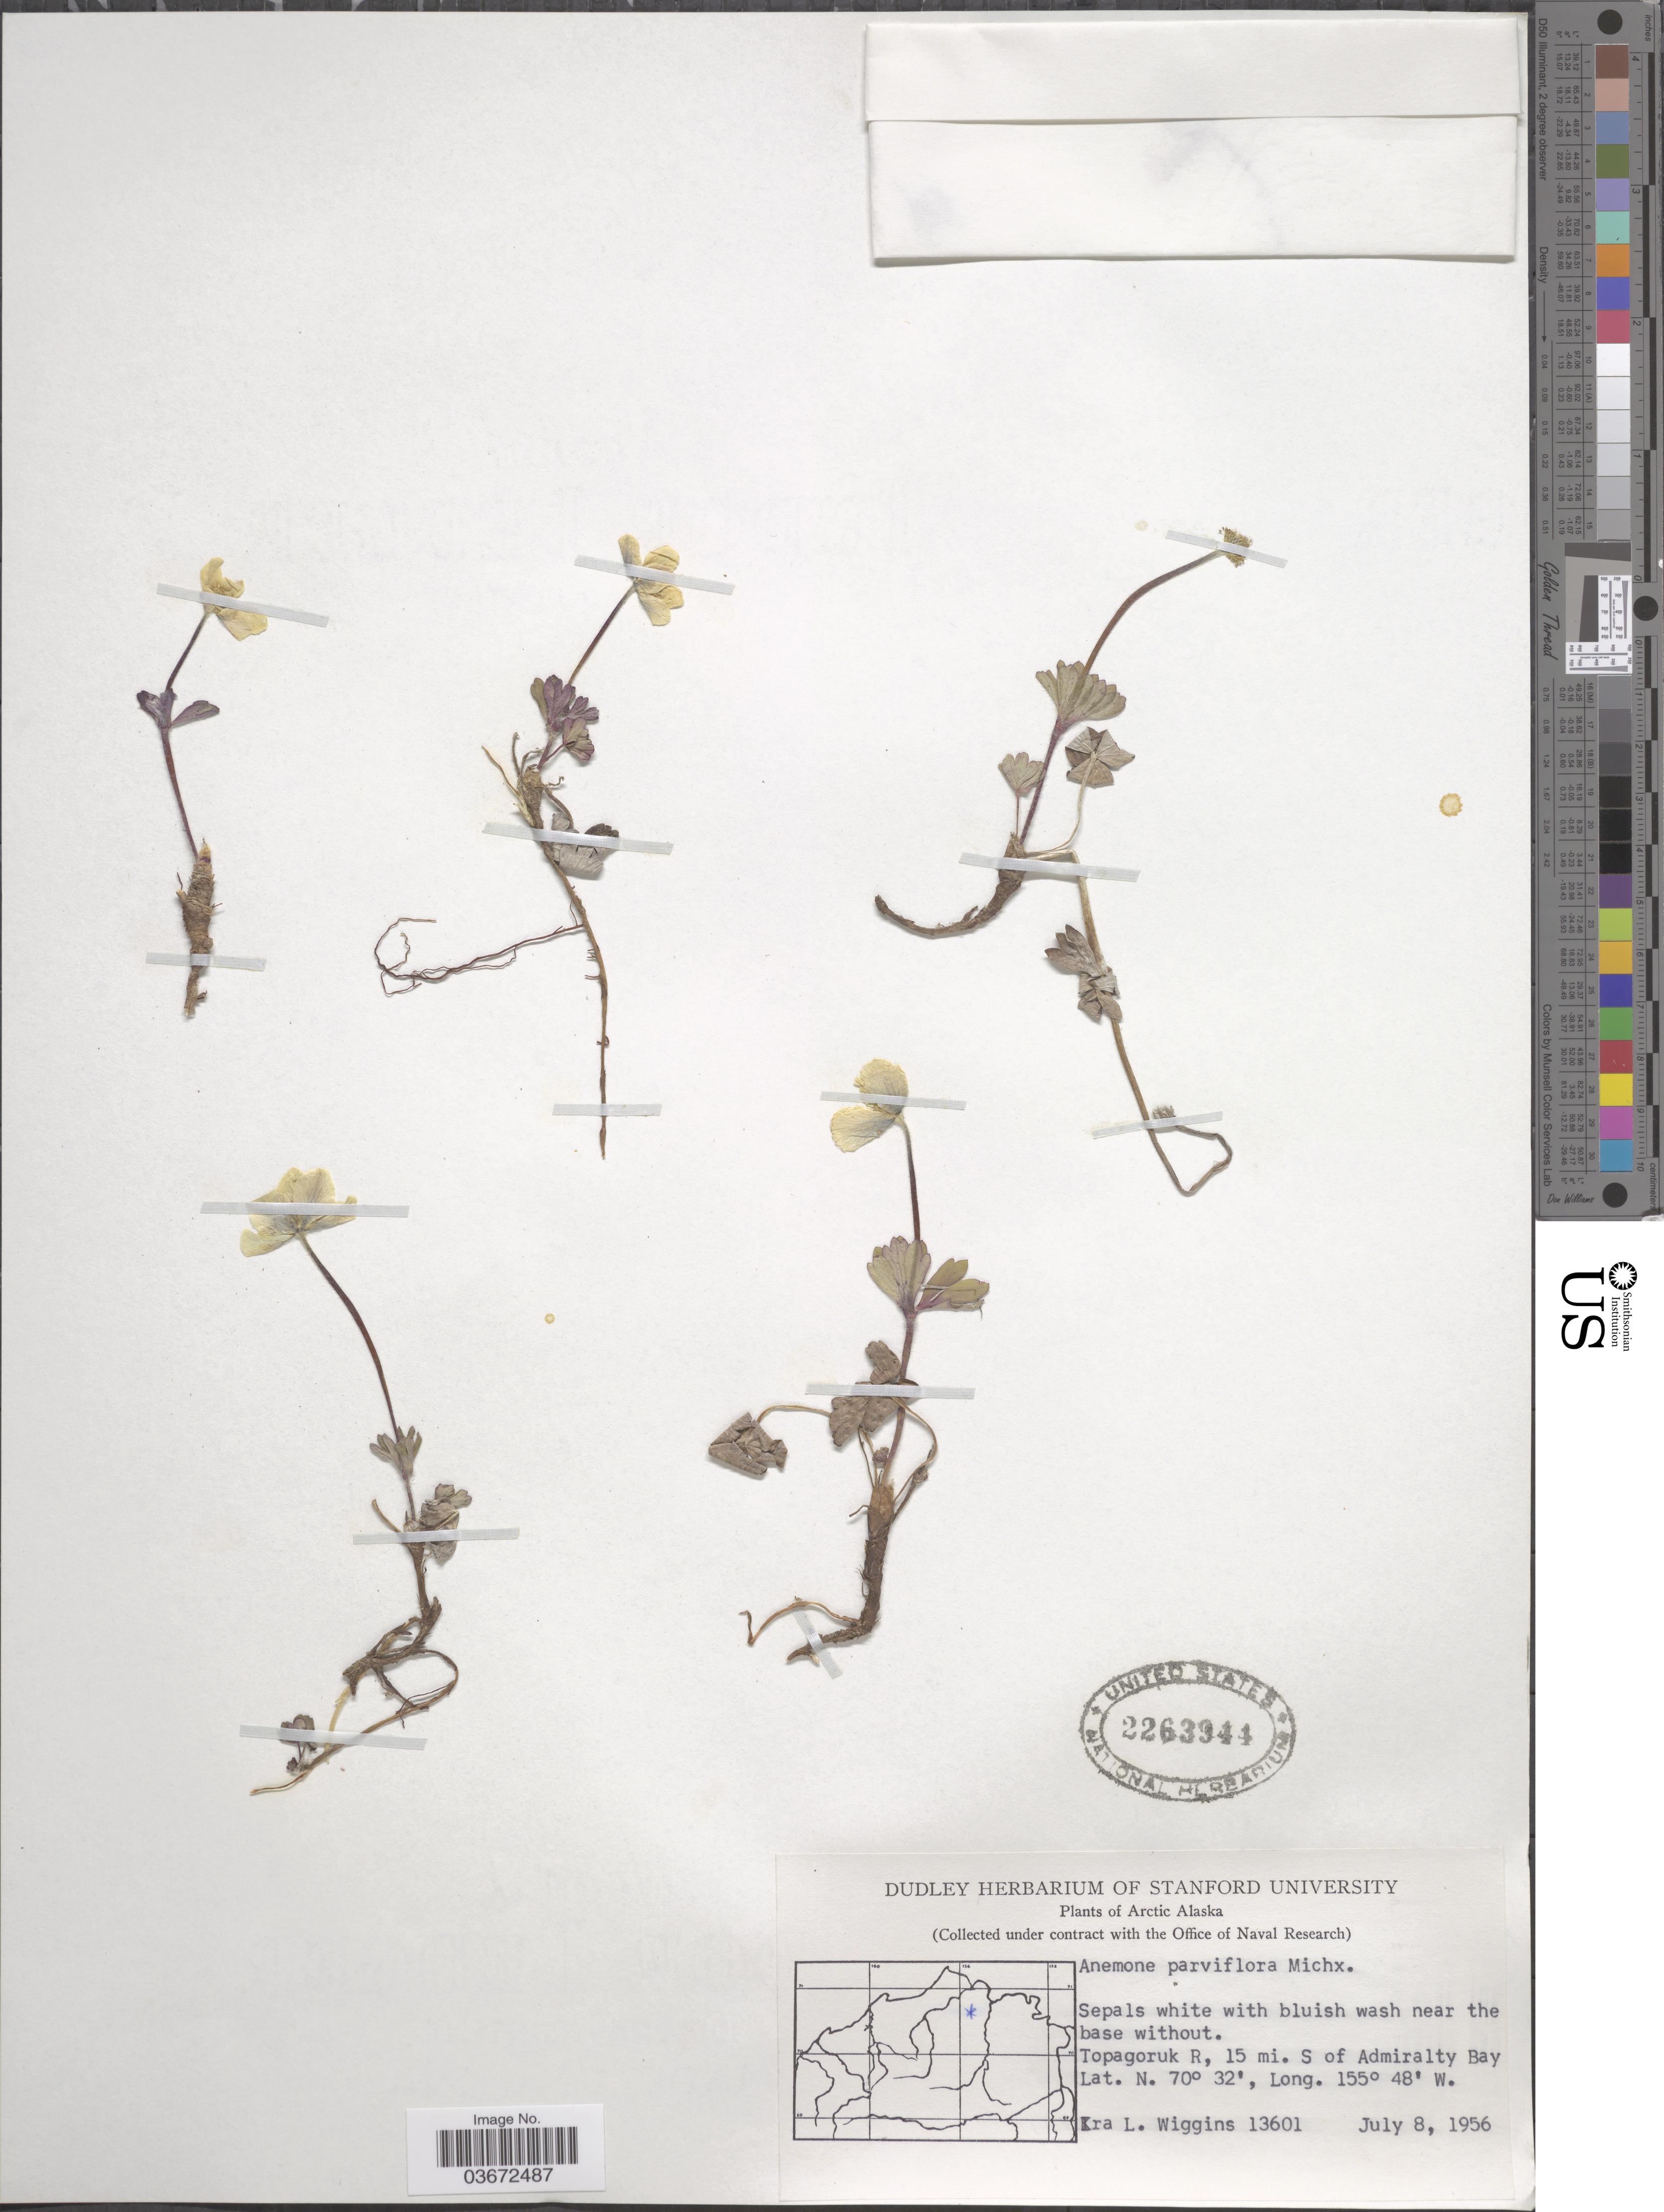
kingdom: Plantae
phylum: Tracheophyta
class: Magnoliopsida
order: Ranunculales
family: Ranunculaceae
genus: Anemone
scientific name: Anemone parviflora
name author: Michx.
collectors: I. L. Wiggins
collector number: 13601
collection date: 1956-07-08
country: United States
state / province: Alaska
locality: Arctic Alaska. Topagoruk R, 15 mi. S of Admiralty Bay.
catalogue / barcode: US 2263944